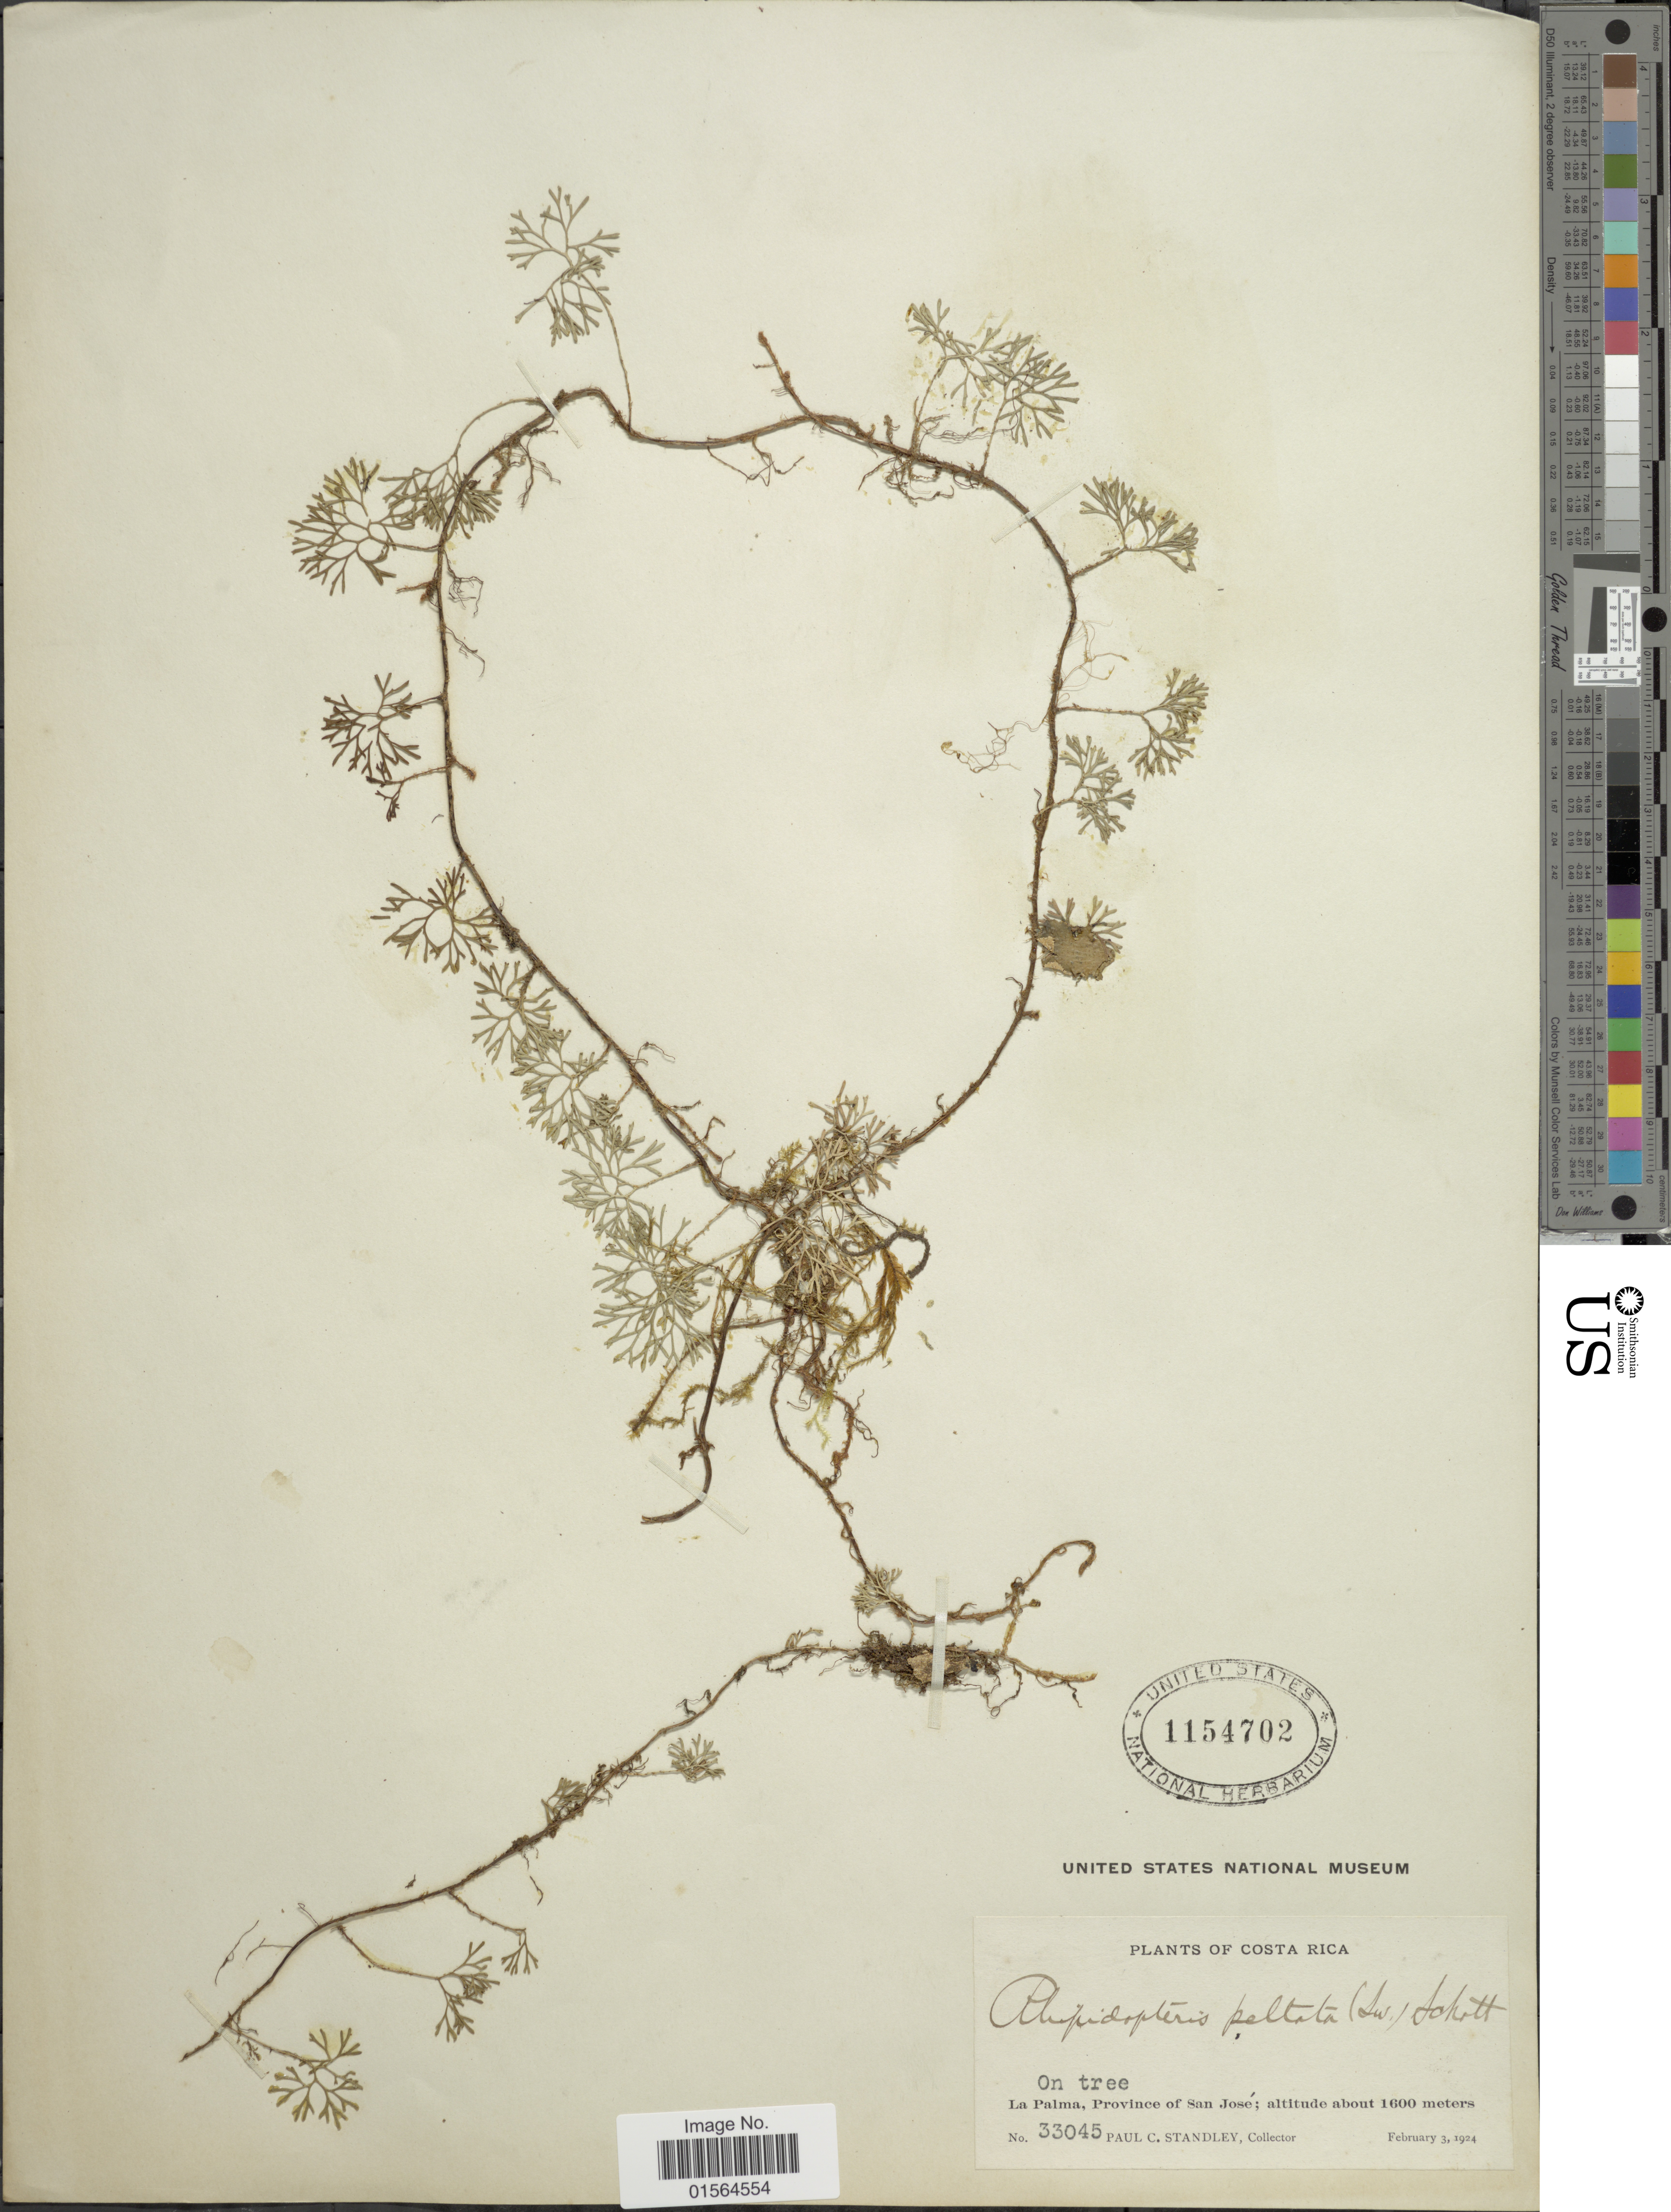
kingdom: Plantae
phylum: Tracheophyta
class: Polypodiopsida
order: Polypodiales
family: Dryopteridaceae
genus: Elaphoglossum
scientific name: Elaphoglossum peltatum f. foeniculaceum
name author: (Hook. & Grev.) Mickel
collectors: P. C. Standley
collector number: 33045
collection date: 1924-02-03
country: Costa Rica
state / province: San José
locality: La Palma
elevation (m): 1600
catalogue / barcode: US 1154702